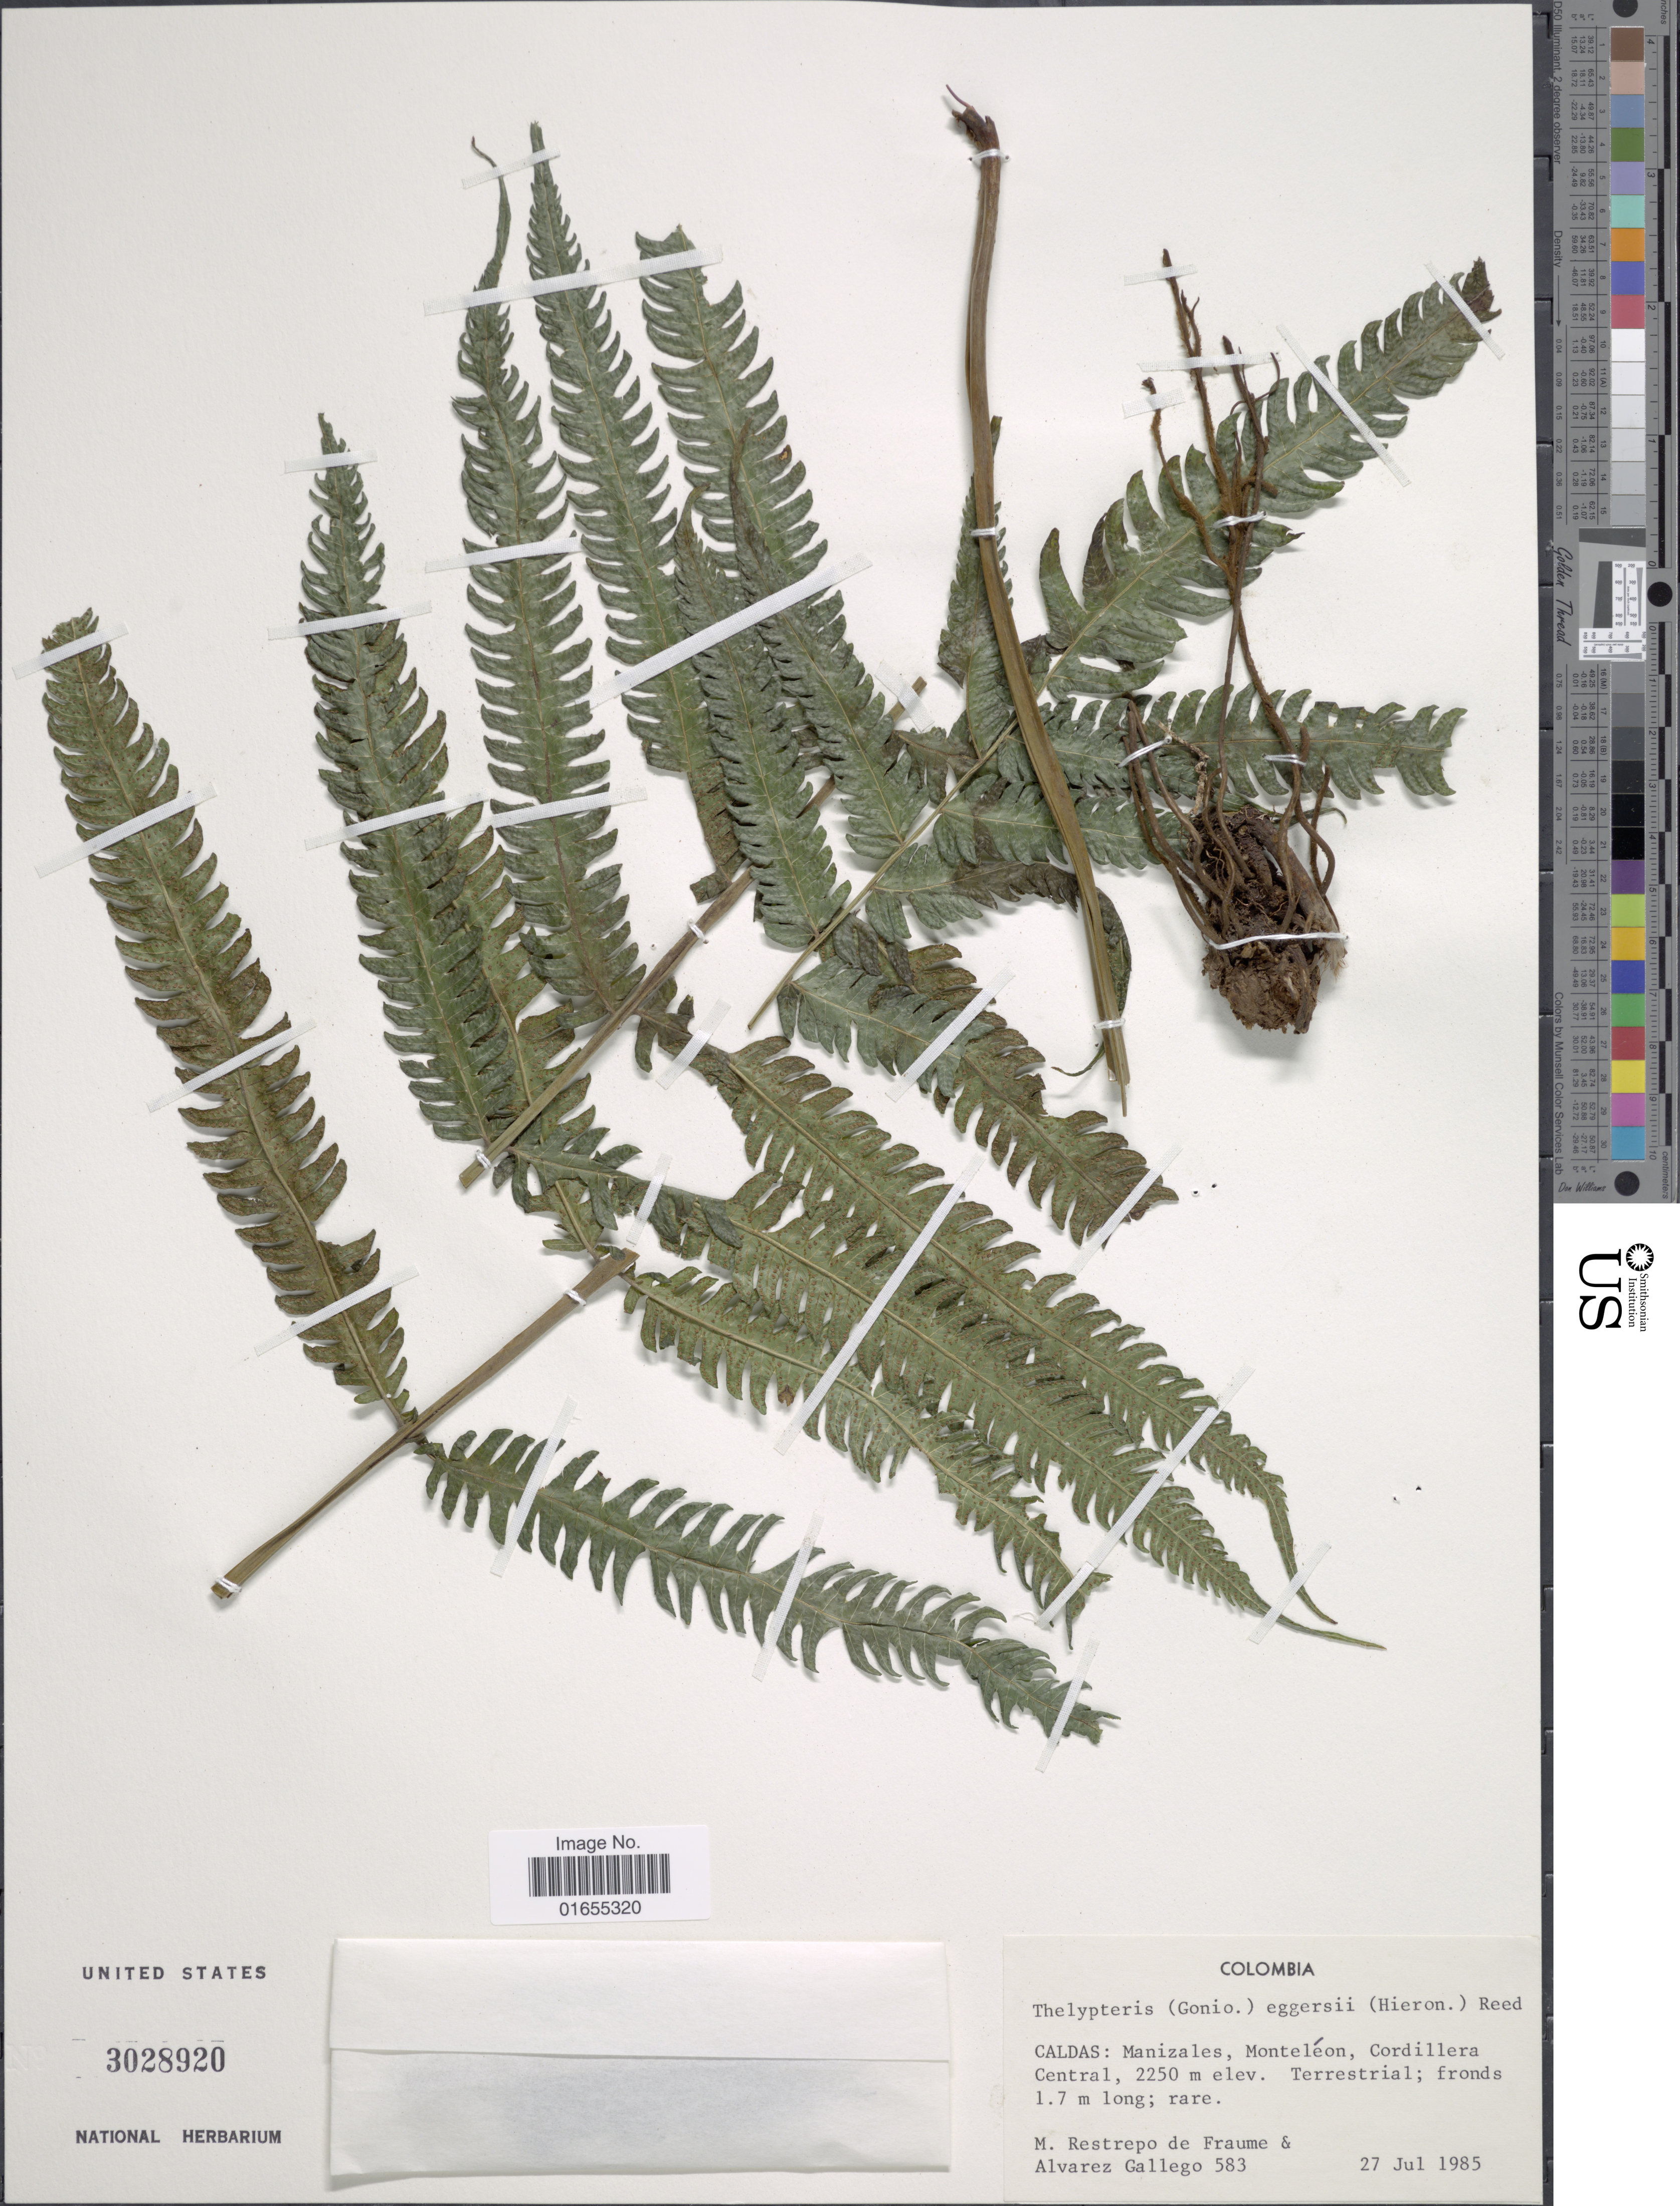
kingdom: Plantae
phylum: Tracheophyta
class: Polypodiopsida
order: Polypodiales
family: Thelypteridaceae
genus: Goniopteris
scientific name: Goniopteris eggersii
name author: (Hieron.) Alston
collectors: M. Restrepo de Fraume & A. Gallego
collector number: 583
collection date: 1985-07-27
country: Colombia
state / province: Caldas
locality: Manizales, Monteleon, Cordillera Central,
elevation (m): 2250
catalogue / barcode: US 3028920